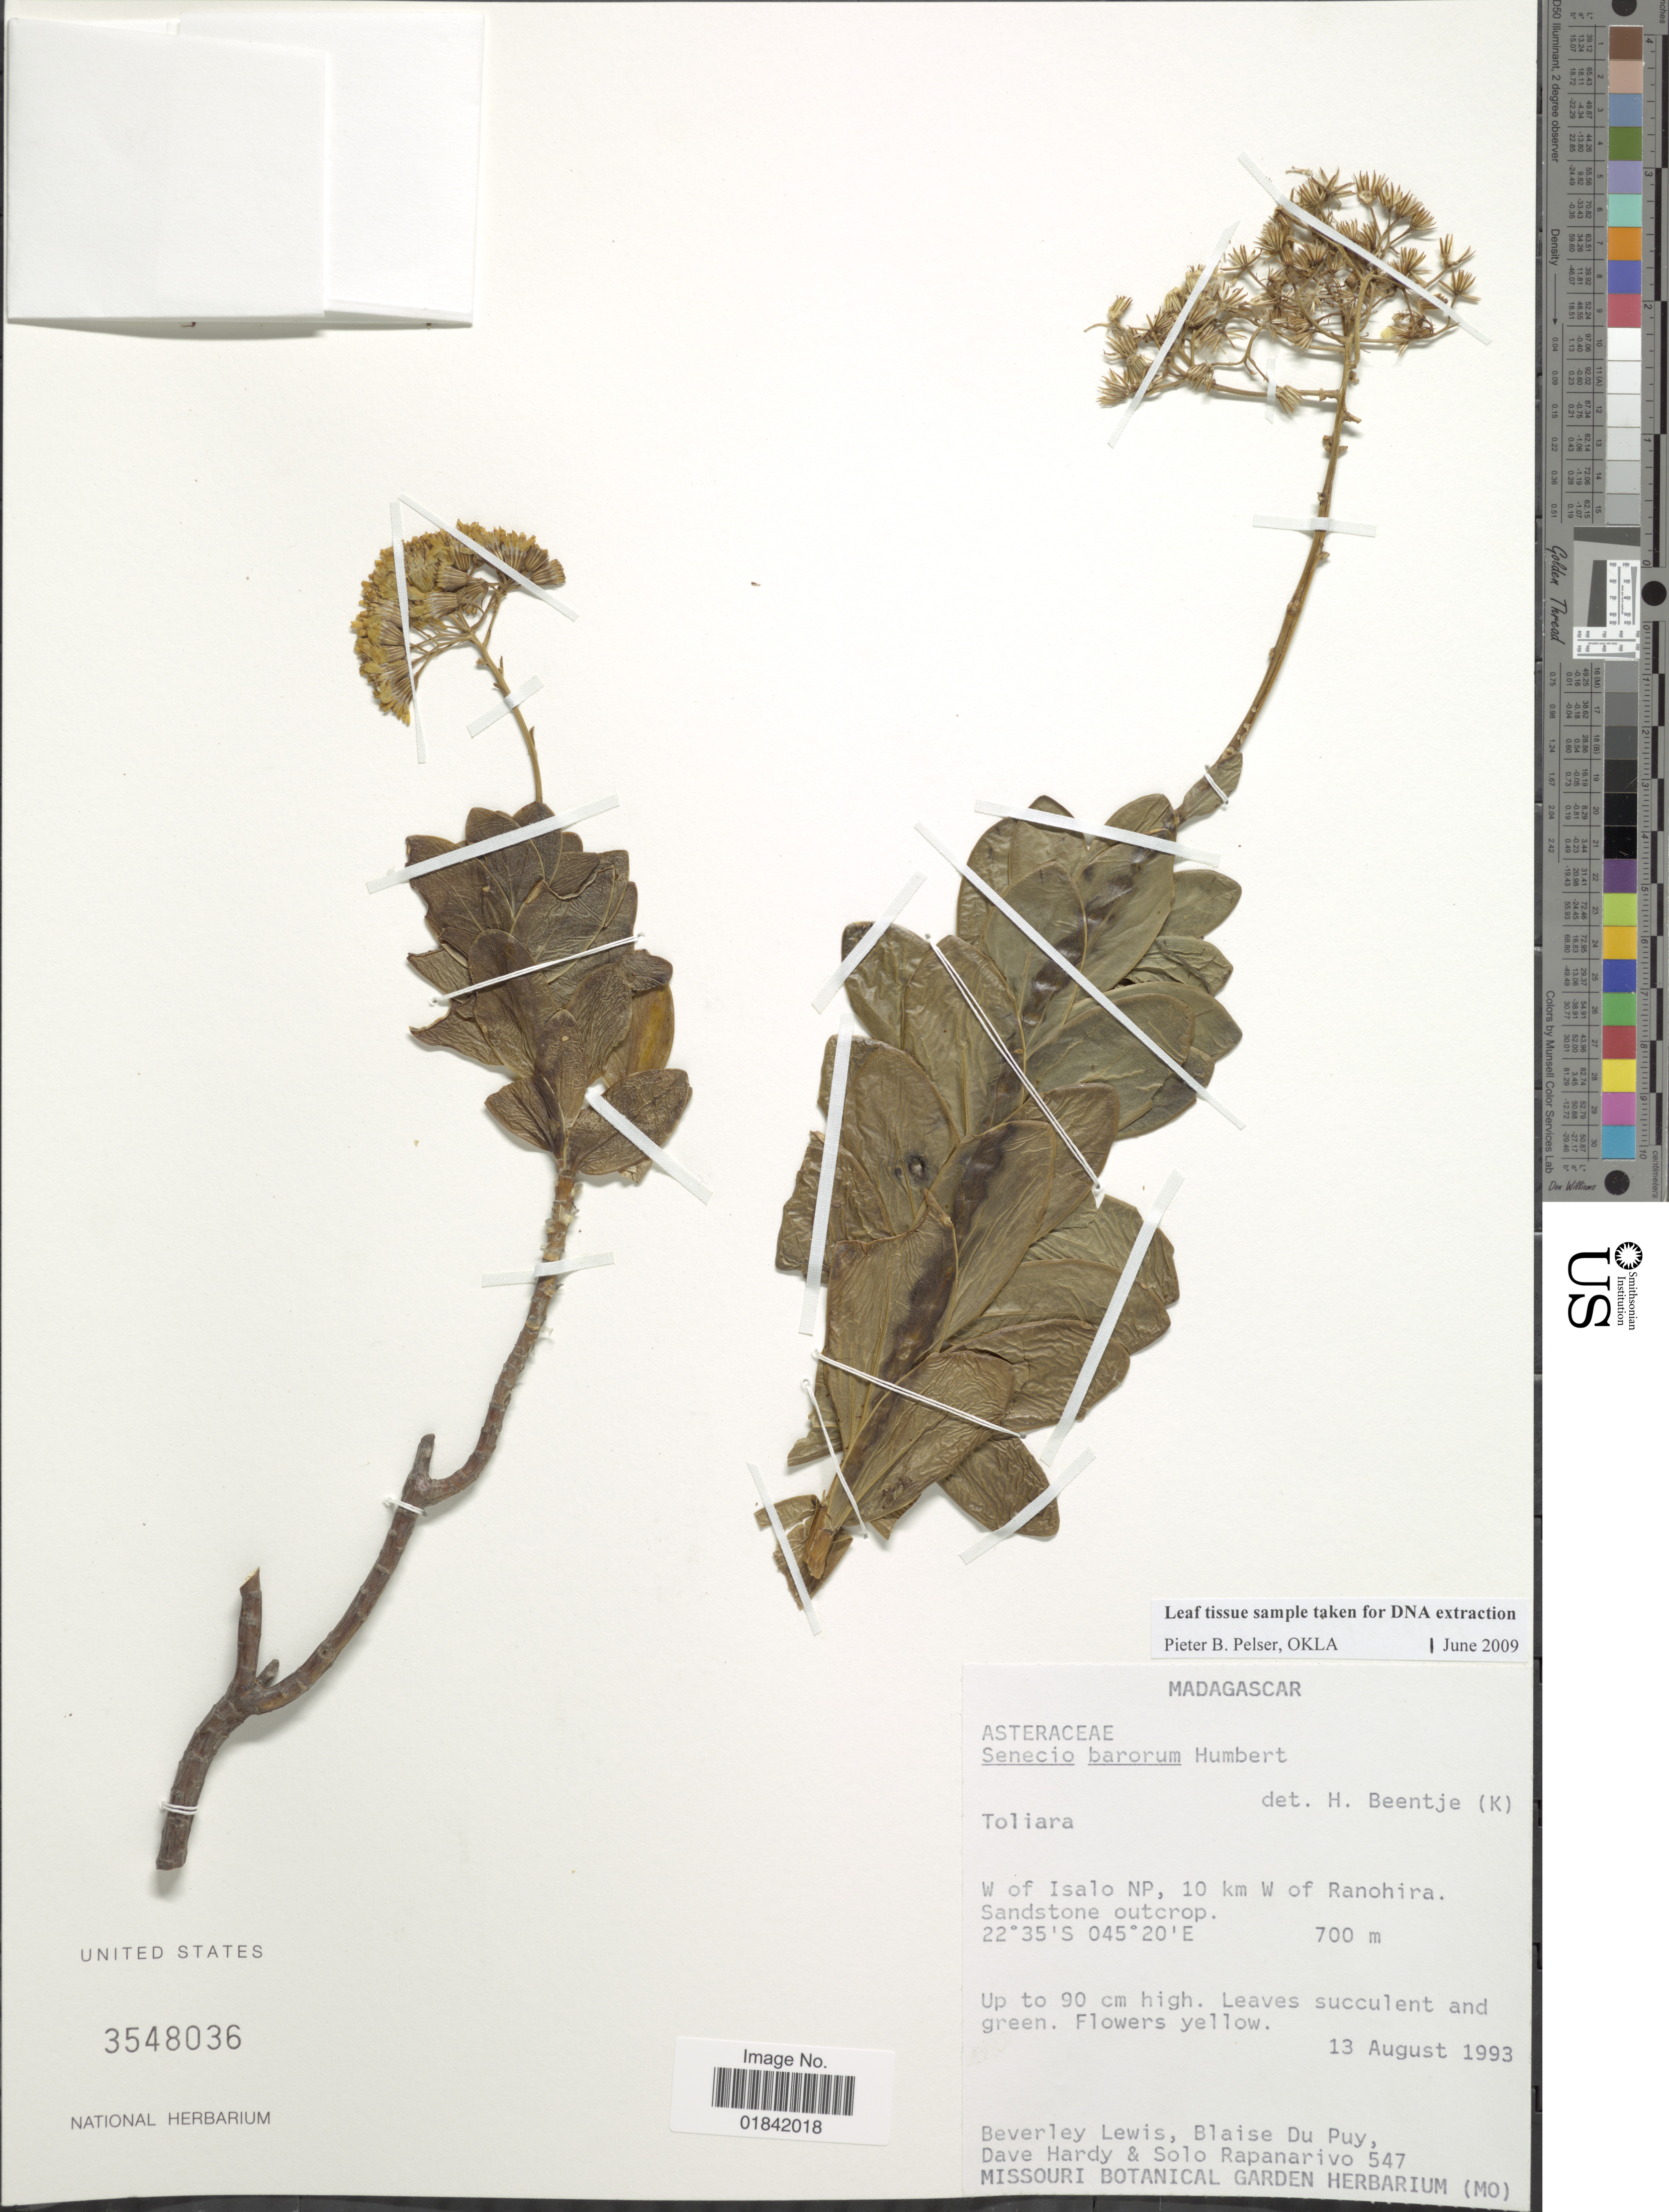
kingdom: Plantae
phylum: Tracheophyta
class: Magnoliopsida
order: Asterales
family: Asteraceae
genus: Senecio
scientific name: Senecio barorum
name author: Humb.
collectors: B. A. Lewis, B. Du Puy, D. Hardy & S. Rapanarivo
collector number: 547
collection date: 1993-08-13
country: Madagascar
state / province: Ihorombe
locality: W of Isalo NP, 10 km W of Ranohira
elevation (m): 700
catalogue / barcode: US 3548036